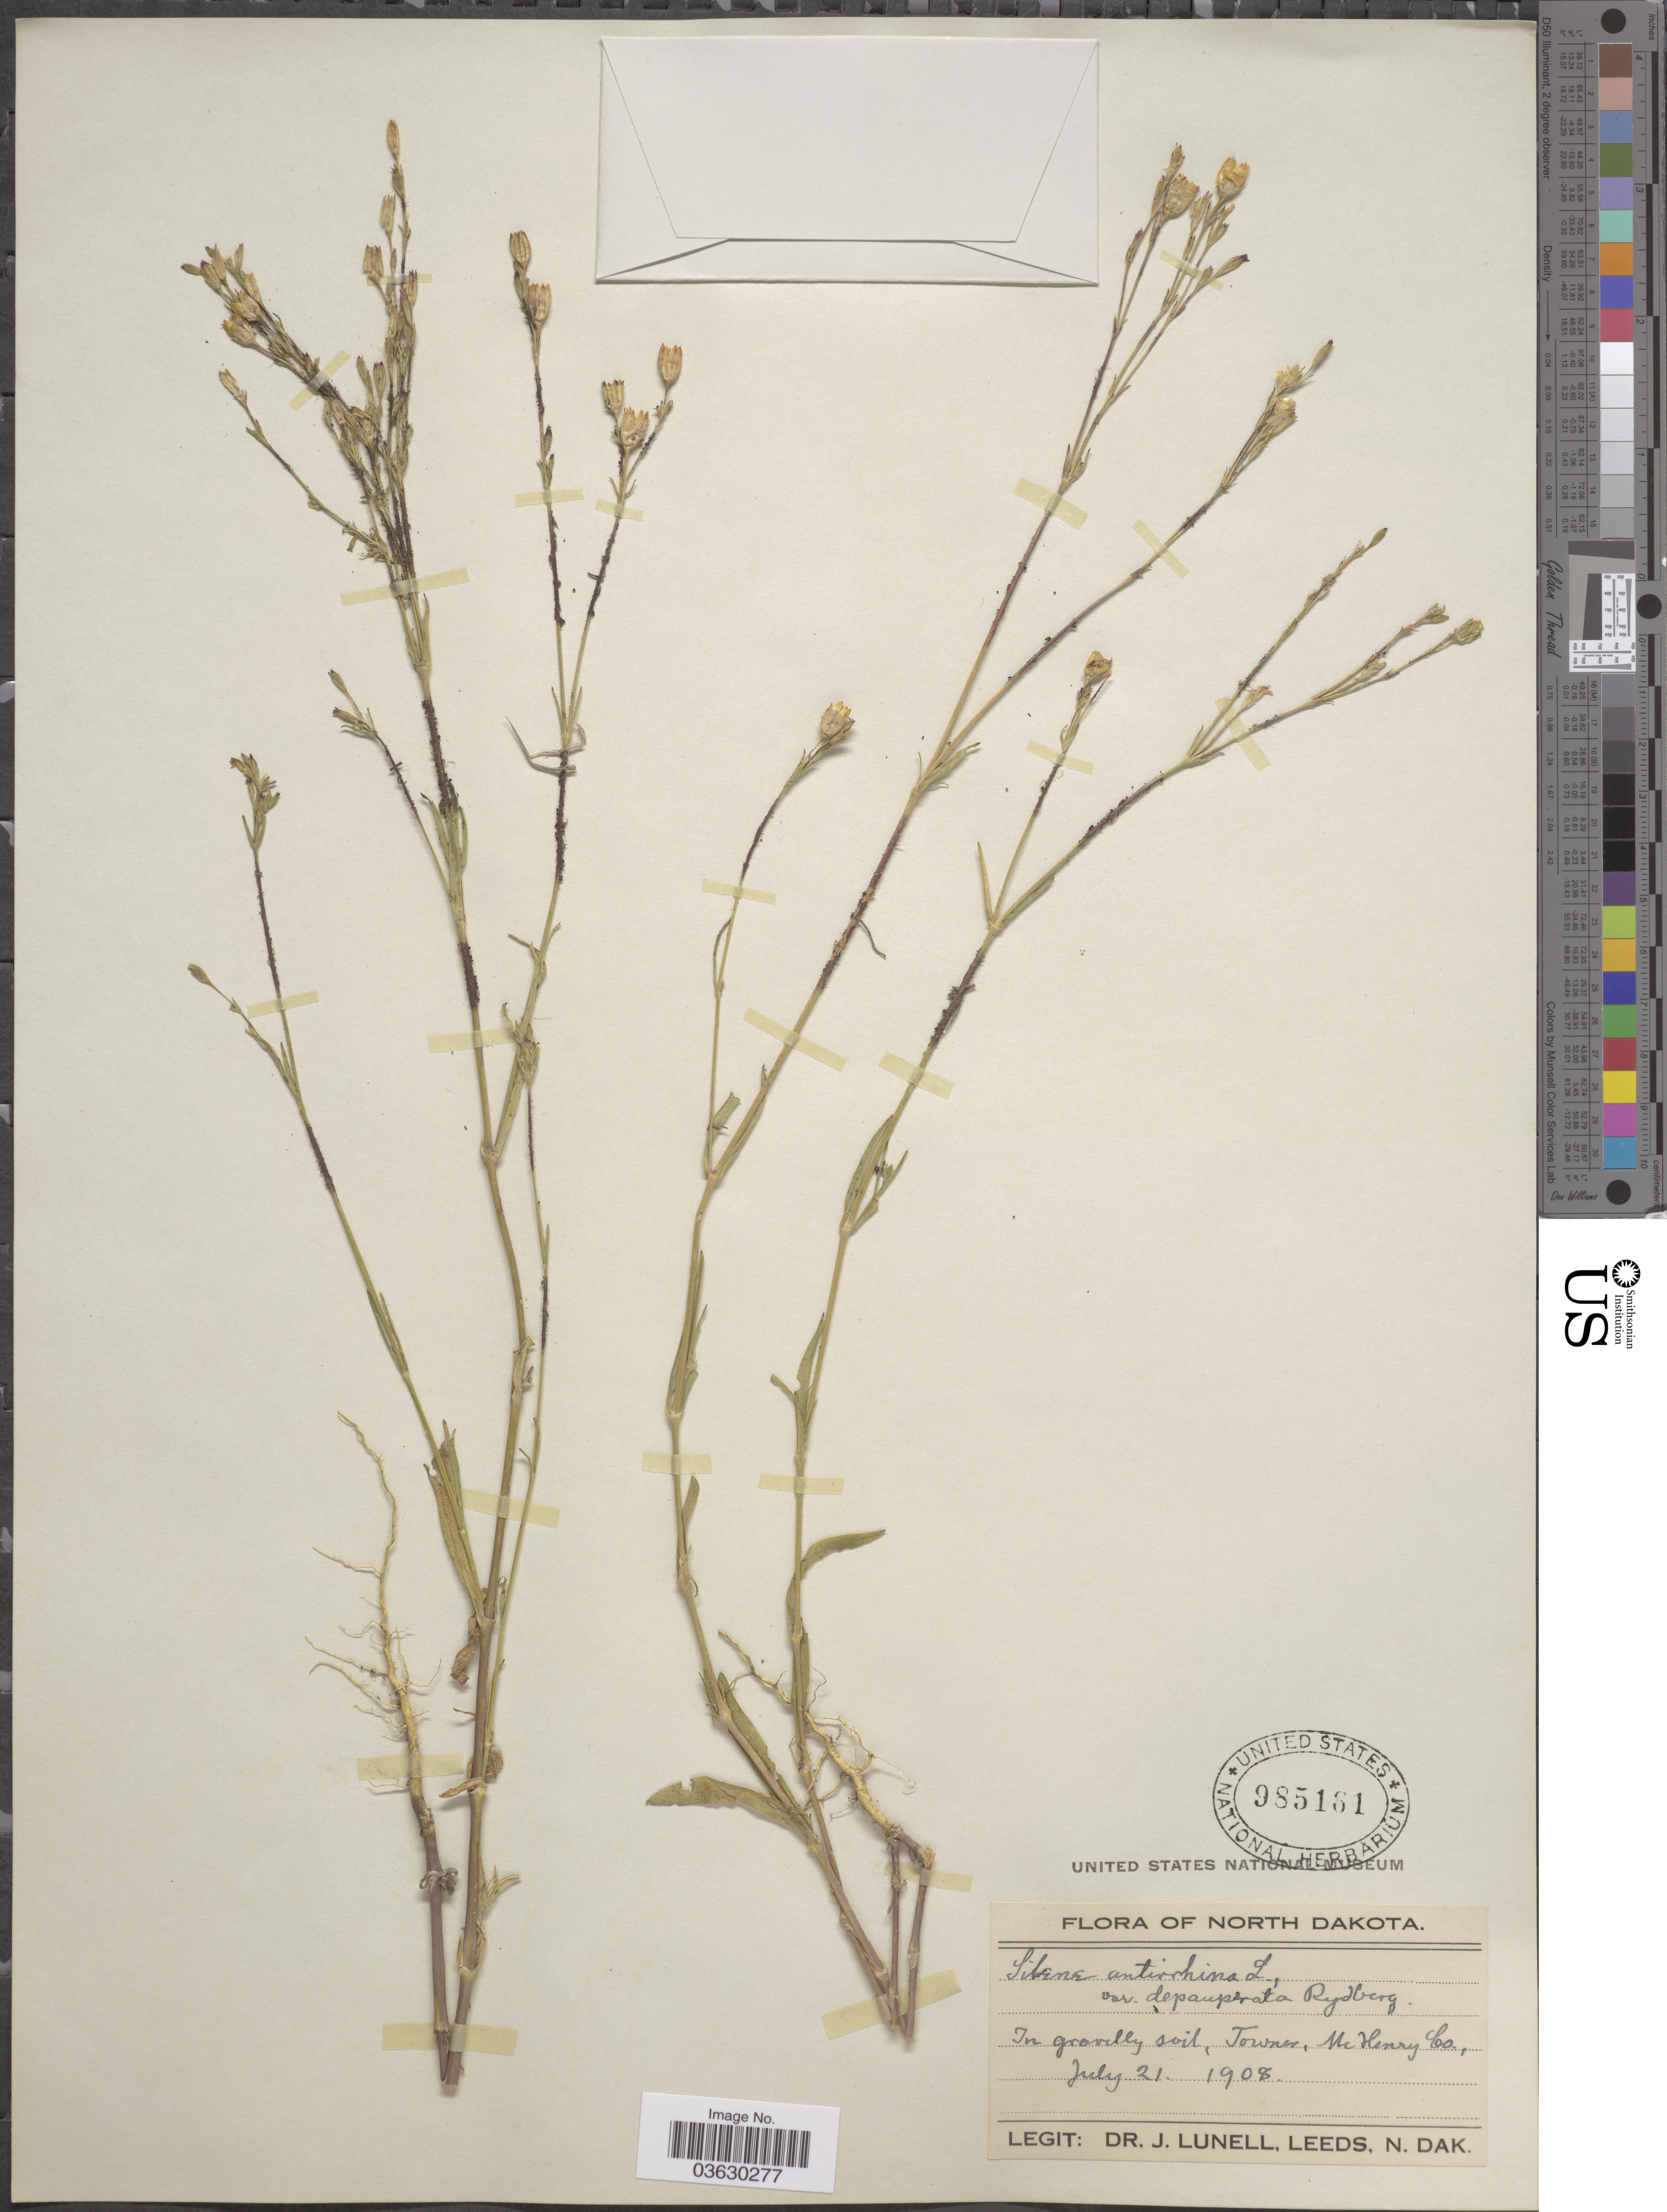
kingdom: Plantae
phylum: Tracheophyta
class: Magnoliopsida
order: Caryophyllales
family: Caryophyllaceae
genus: Silene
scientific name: Silene antirrhina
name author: L.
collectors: J. Lunell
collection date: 1908-07-21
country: United States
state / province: North Dakota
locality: Towner, McHenry Co.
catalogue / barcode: US 985161